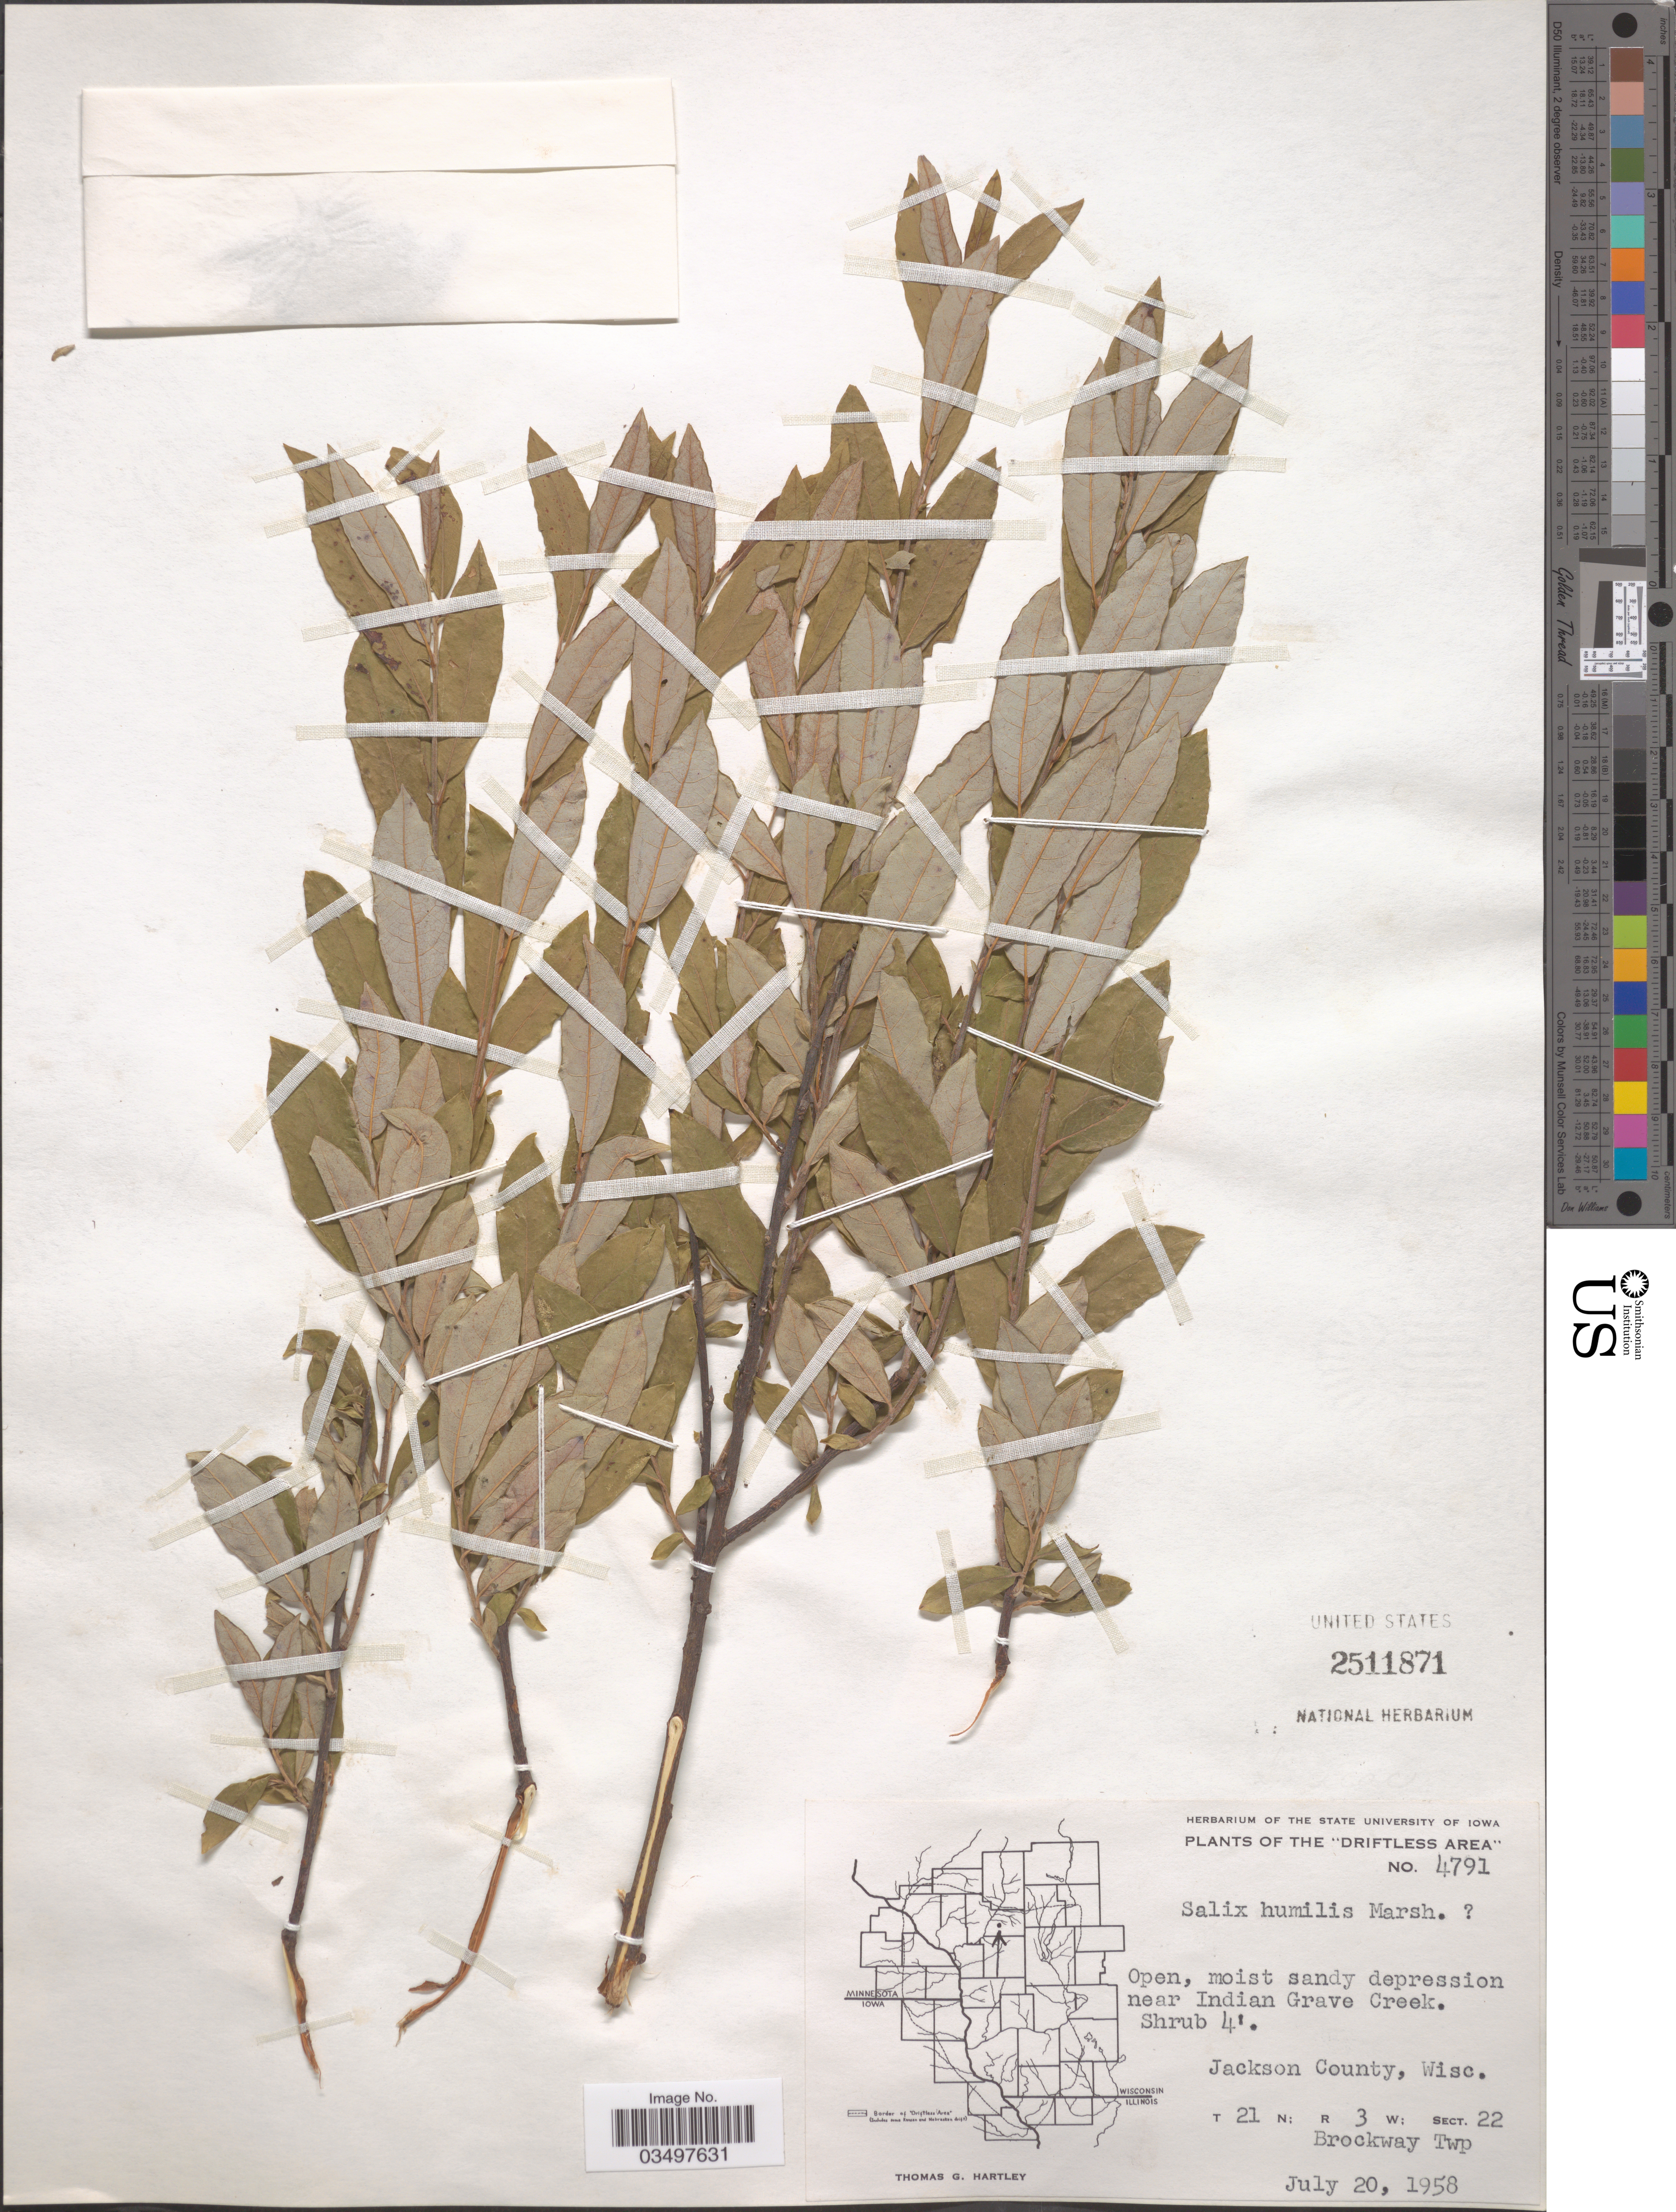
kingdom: Plantae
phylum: Tracheophyta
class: Magnoliopsida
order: Malpighiales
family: Salicaceae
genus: Salix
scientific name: Salix humilis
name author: Marshall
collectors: T. G. Hartley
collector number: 4791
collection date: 1958-07-20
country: United States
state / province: Wisconsin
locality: The "Driftless Area". Open, moist sandy depression near Indian Grave Creek. Jackson County. T 21 N; R 3 W; Sect. 22. Brockway Twp.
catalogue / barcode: US 2511871